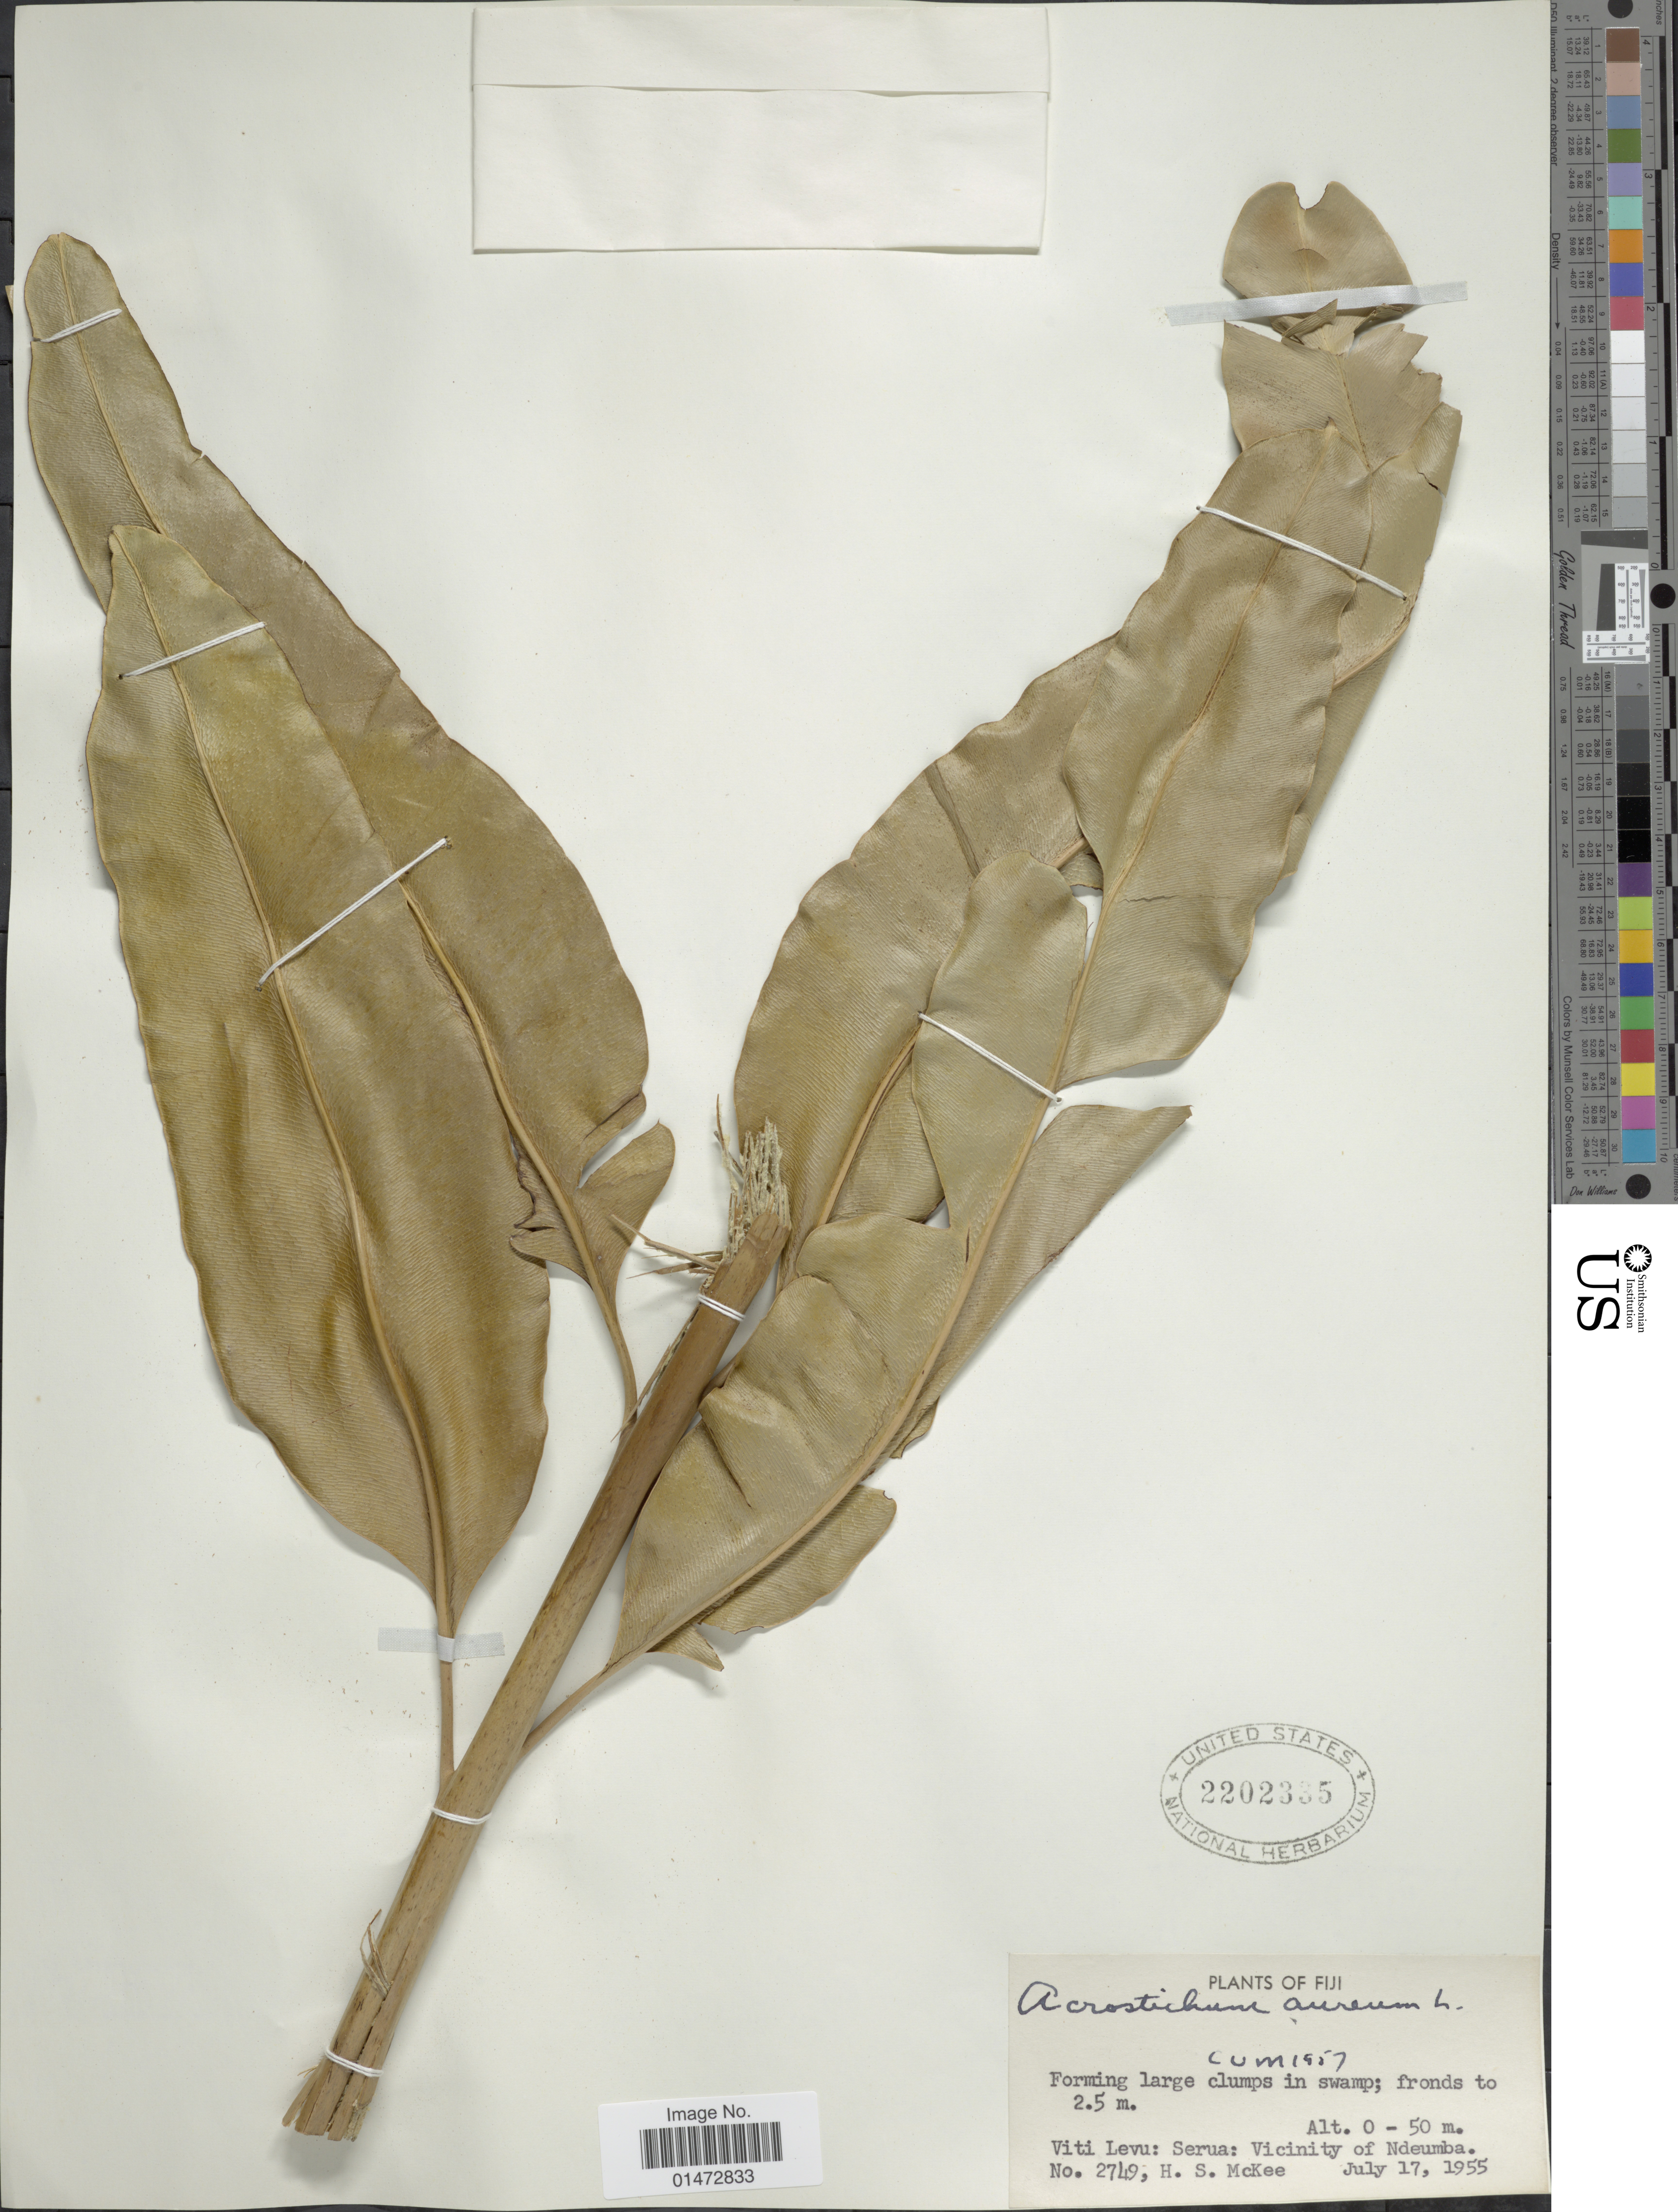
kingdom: Plantae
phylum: Tracheophyta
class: Polypodiopsida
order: Polypodiales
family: Pteridaceae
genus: Acrostichum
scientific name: Acrostichum aureum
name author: L.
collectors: H. S. McKee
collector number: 2749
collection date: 1955-07-17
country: Fiji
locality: Viti Levu: Serua: Vicinity of Ndeumba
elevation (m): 0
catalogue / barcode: US 2202335